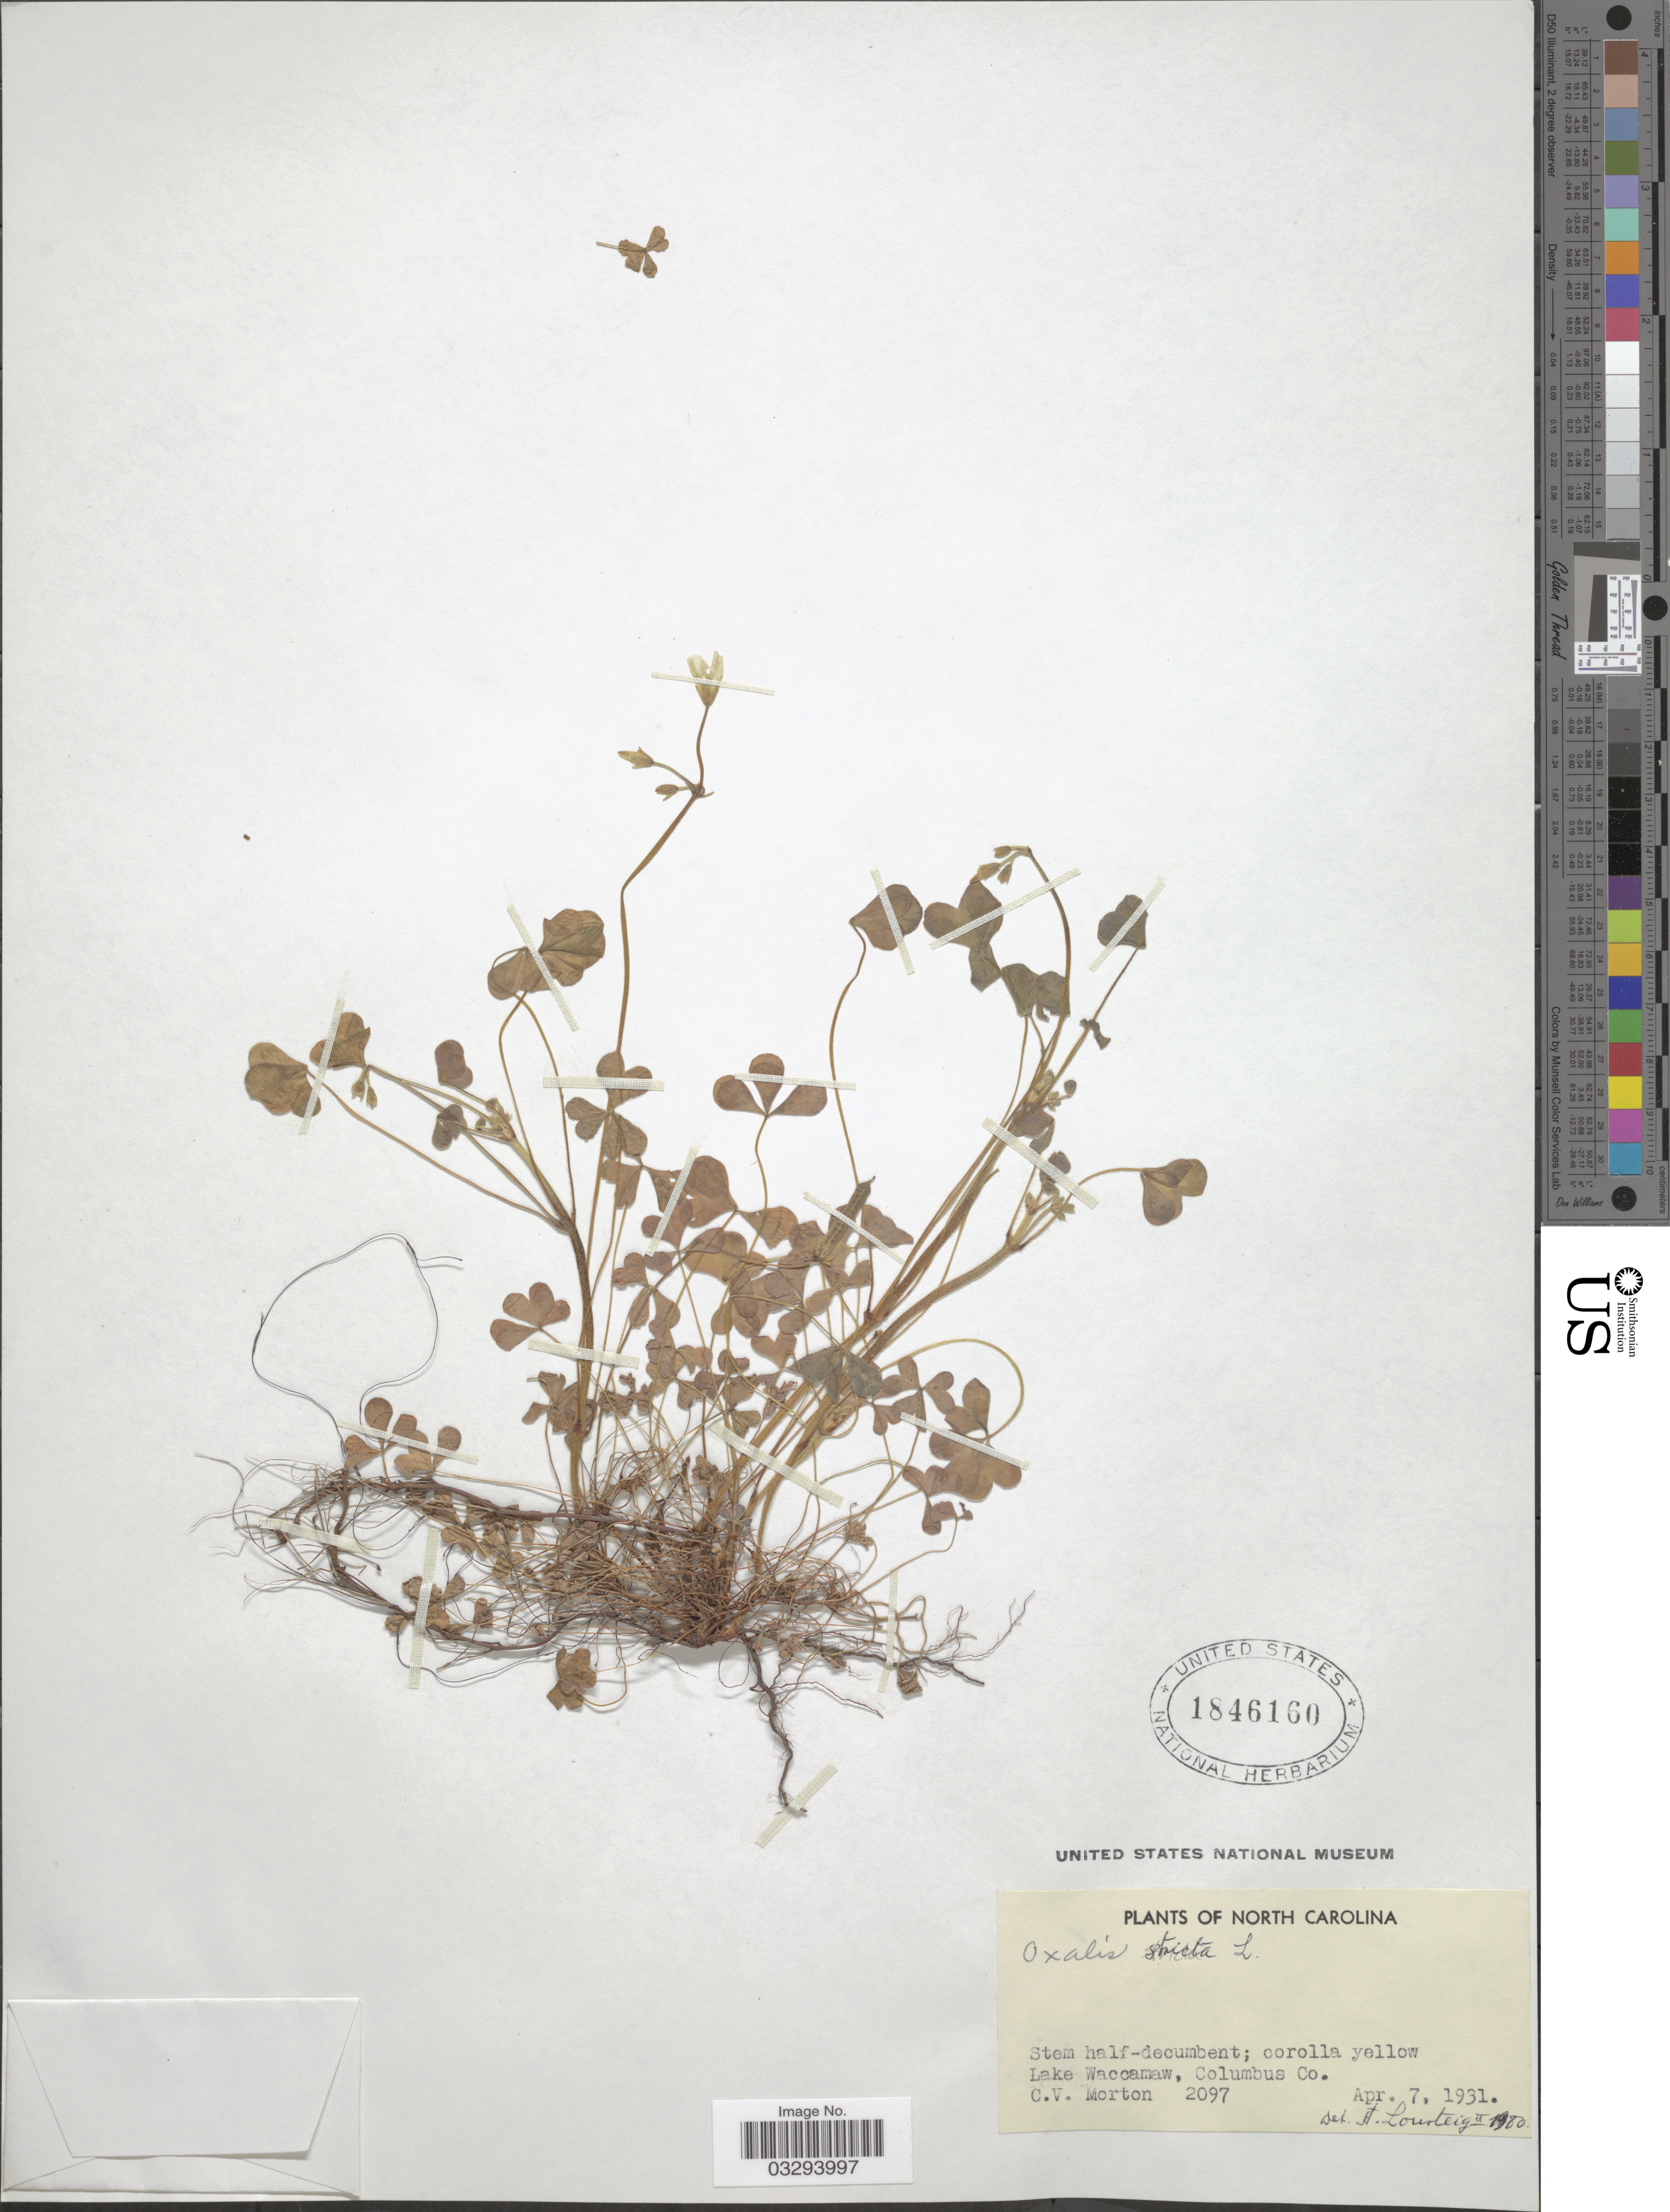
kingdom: Plantae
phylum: Tracheophyta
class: Magnoliopsida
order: Oxalidales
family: Oxalidaceae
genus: Oxalis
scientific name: Oxalis stricta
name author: L.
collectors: C. V. Morton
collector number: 2097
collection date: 1931-04-07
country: United States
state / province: North Carolina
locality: Lake Waccamaw, Columbus Co.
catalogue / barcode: US 1846160